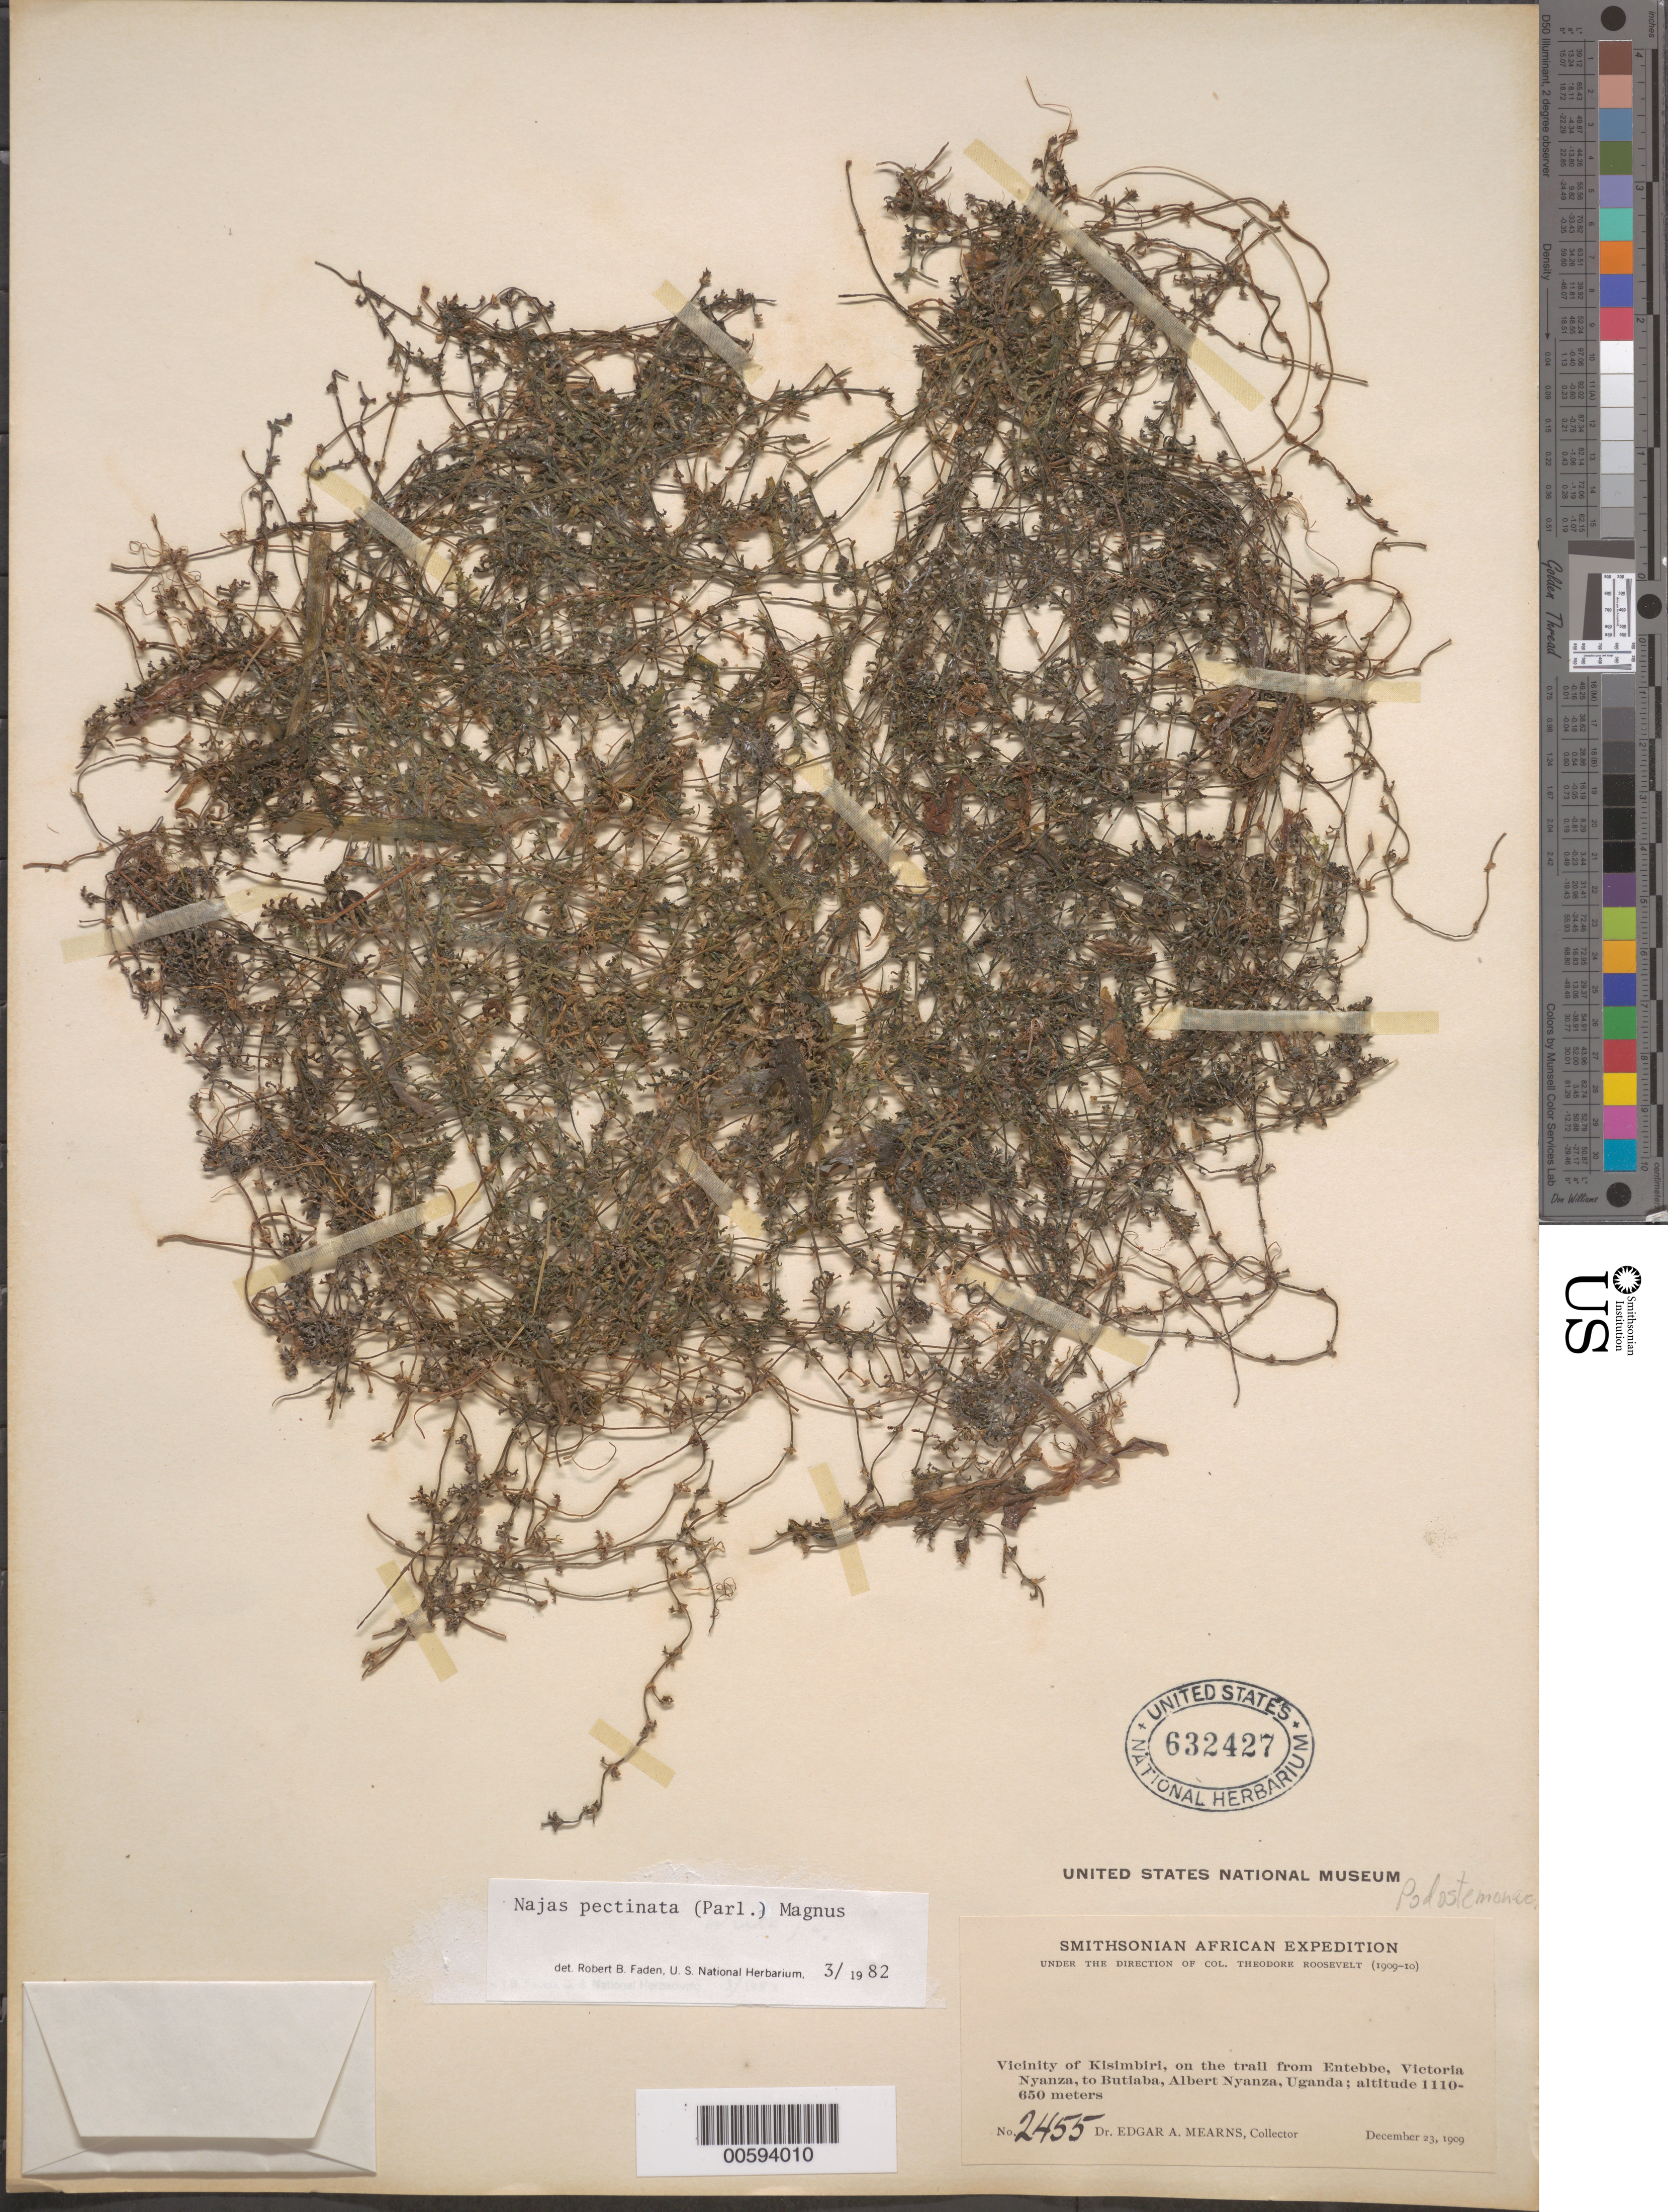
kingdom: Plantae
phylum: Tracheophyta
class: Liliopsida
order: Alismatales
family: Hydrocharitaceae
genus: Najas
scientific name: Najas pectinata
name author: (Parl.) Magnus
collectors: E. A. Mearns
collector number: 2455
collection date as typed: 23 Dec 1909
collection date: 1909-12-23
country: Uganda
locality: Kisimbiri, Entebbe, Victoria Nyanza, to Butiaba, Albert Nyanza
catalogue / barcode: US 632427